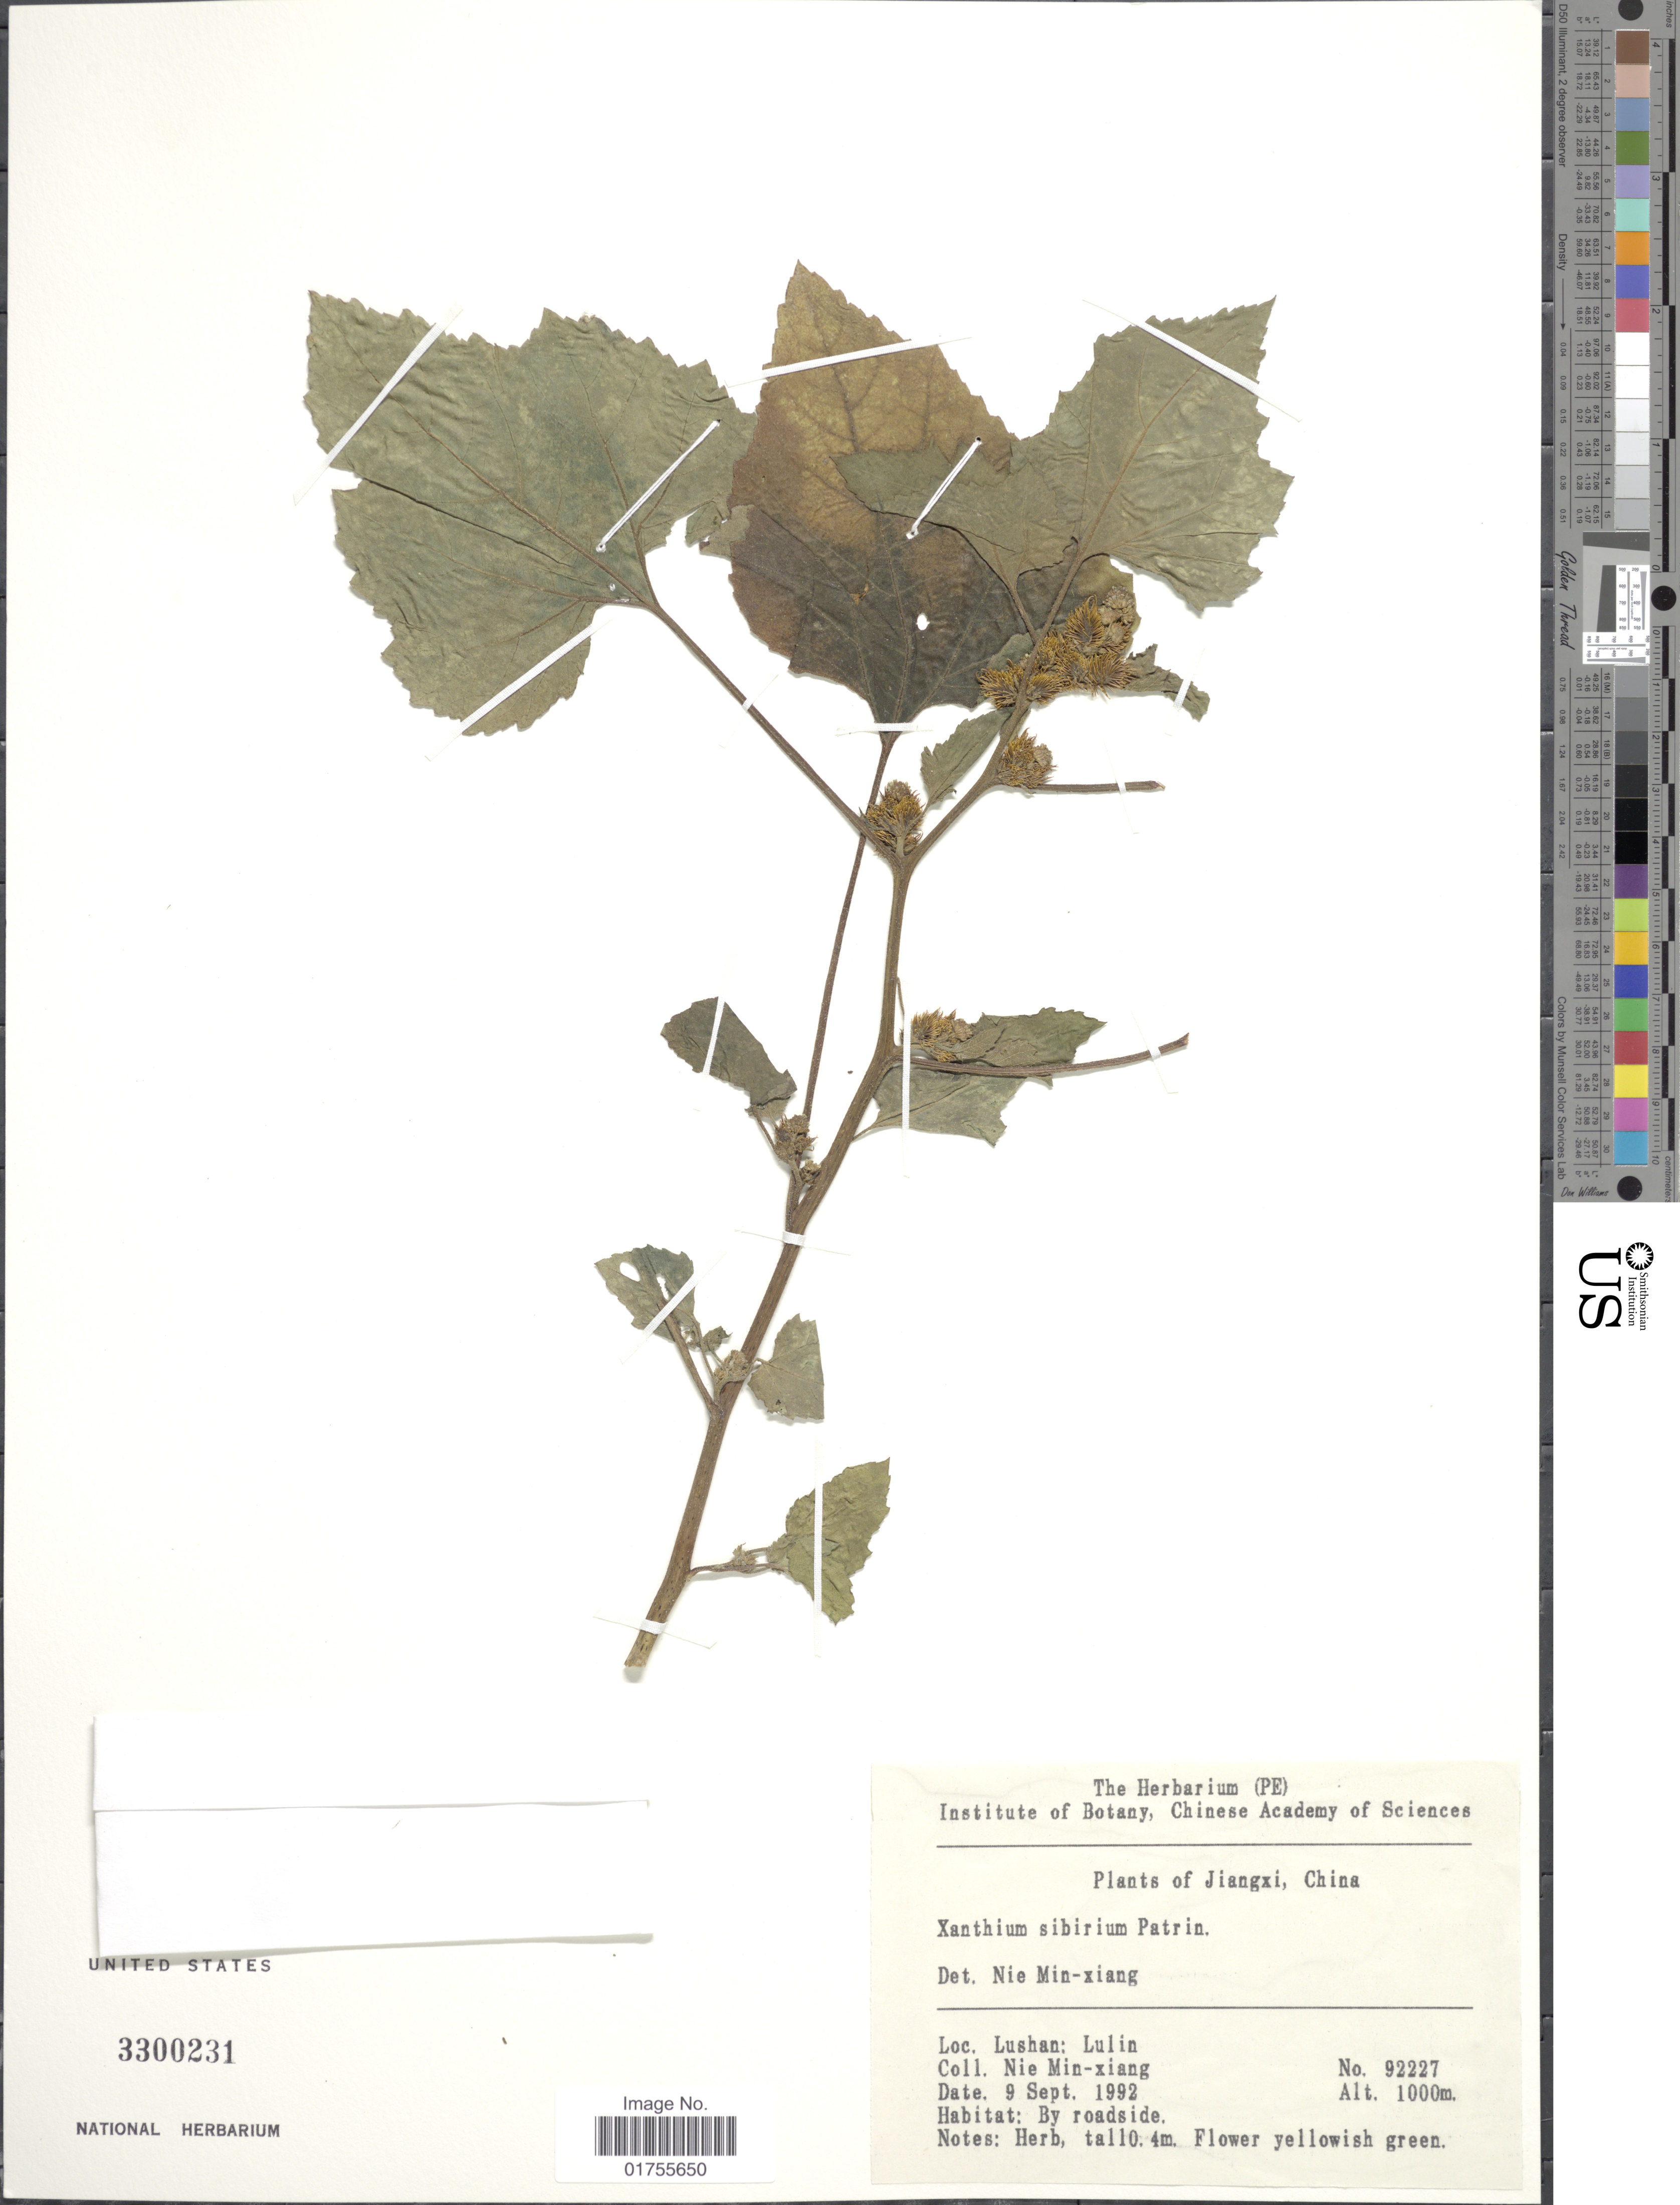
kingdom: Plantae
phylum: Tracheophyta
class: Magnoliopsida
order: Asterales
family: Asteraceae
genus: Xanthium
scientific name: Xanthium sibiricum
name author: L.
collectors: M. Nie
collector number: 92227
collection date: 1992-09-09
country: China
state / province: Jiangxi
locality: Lushan: Lulin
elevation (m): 1000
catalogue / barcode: US 3300231